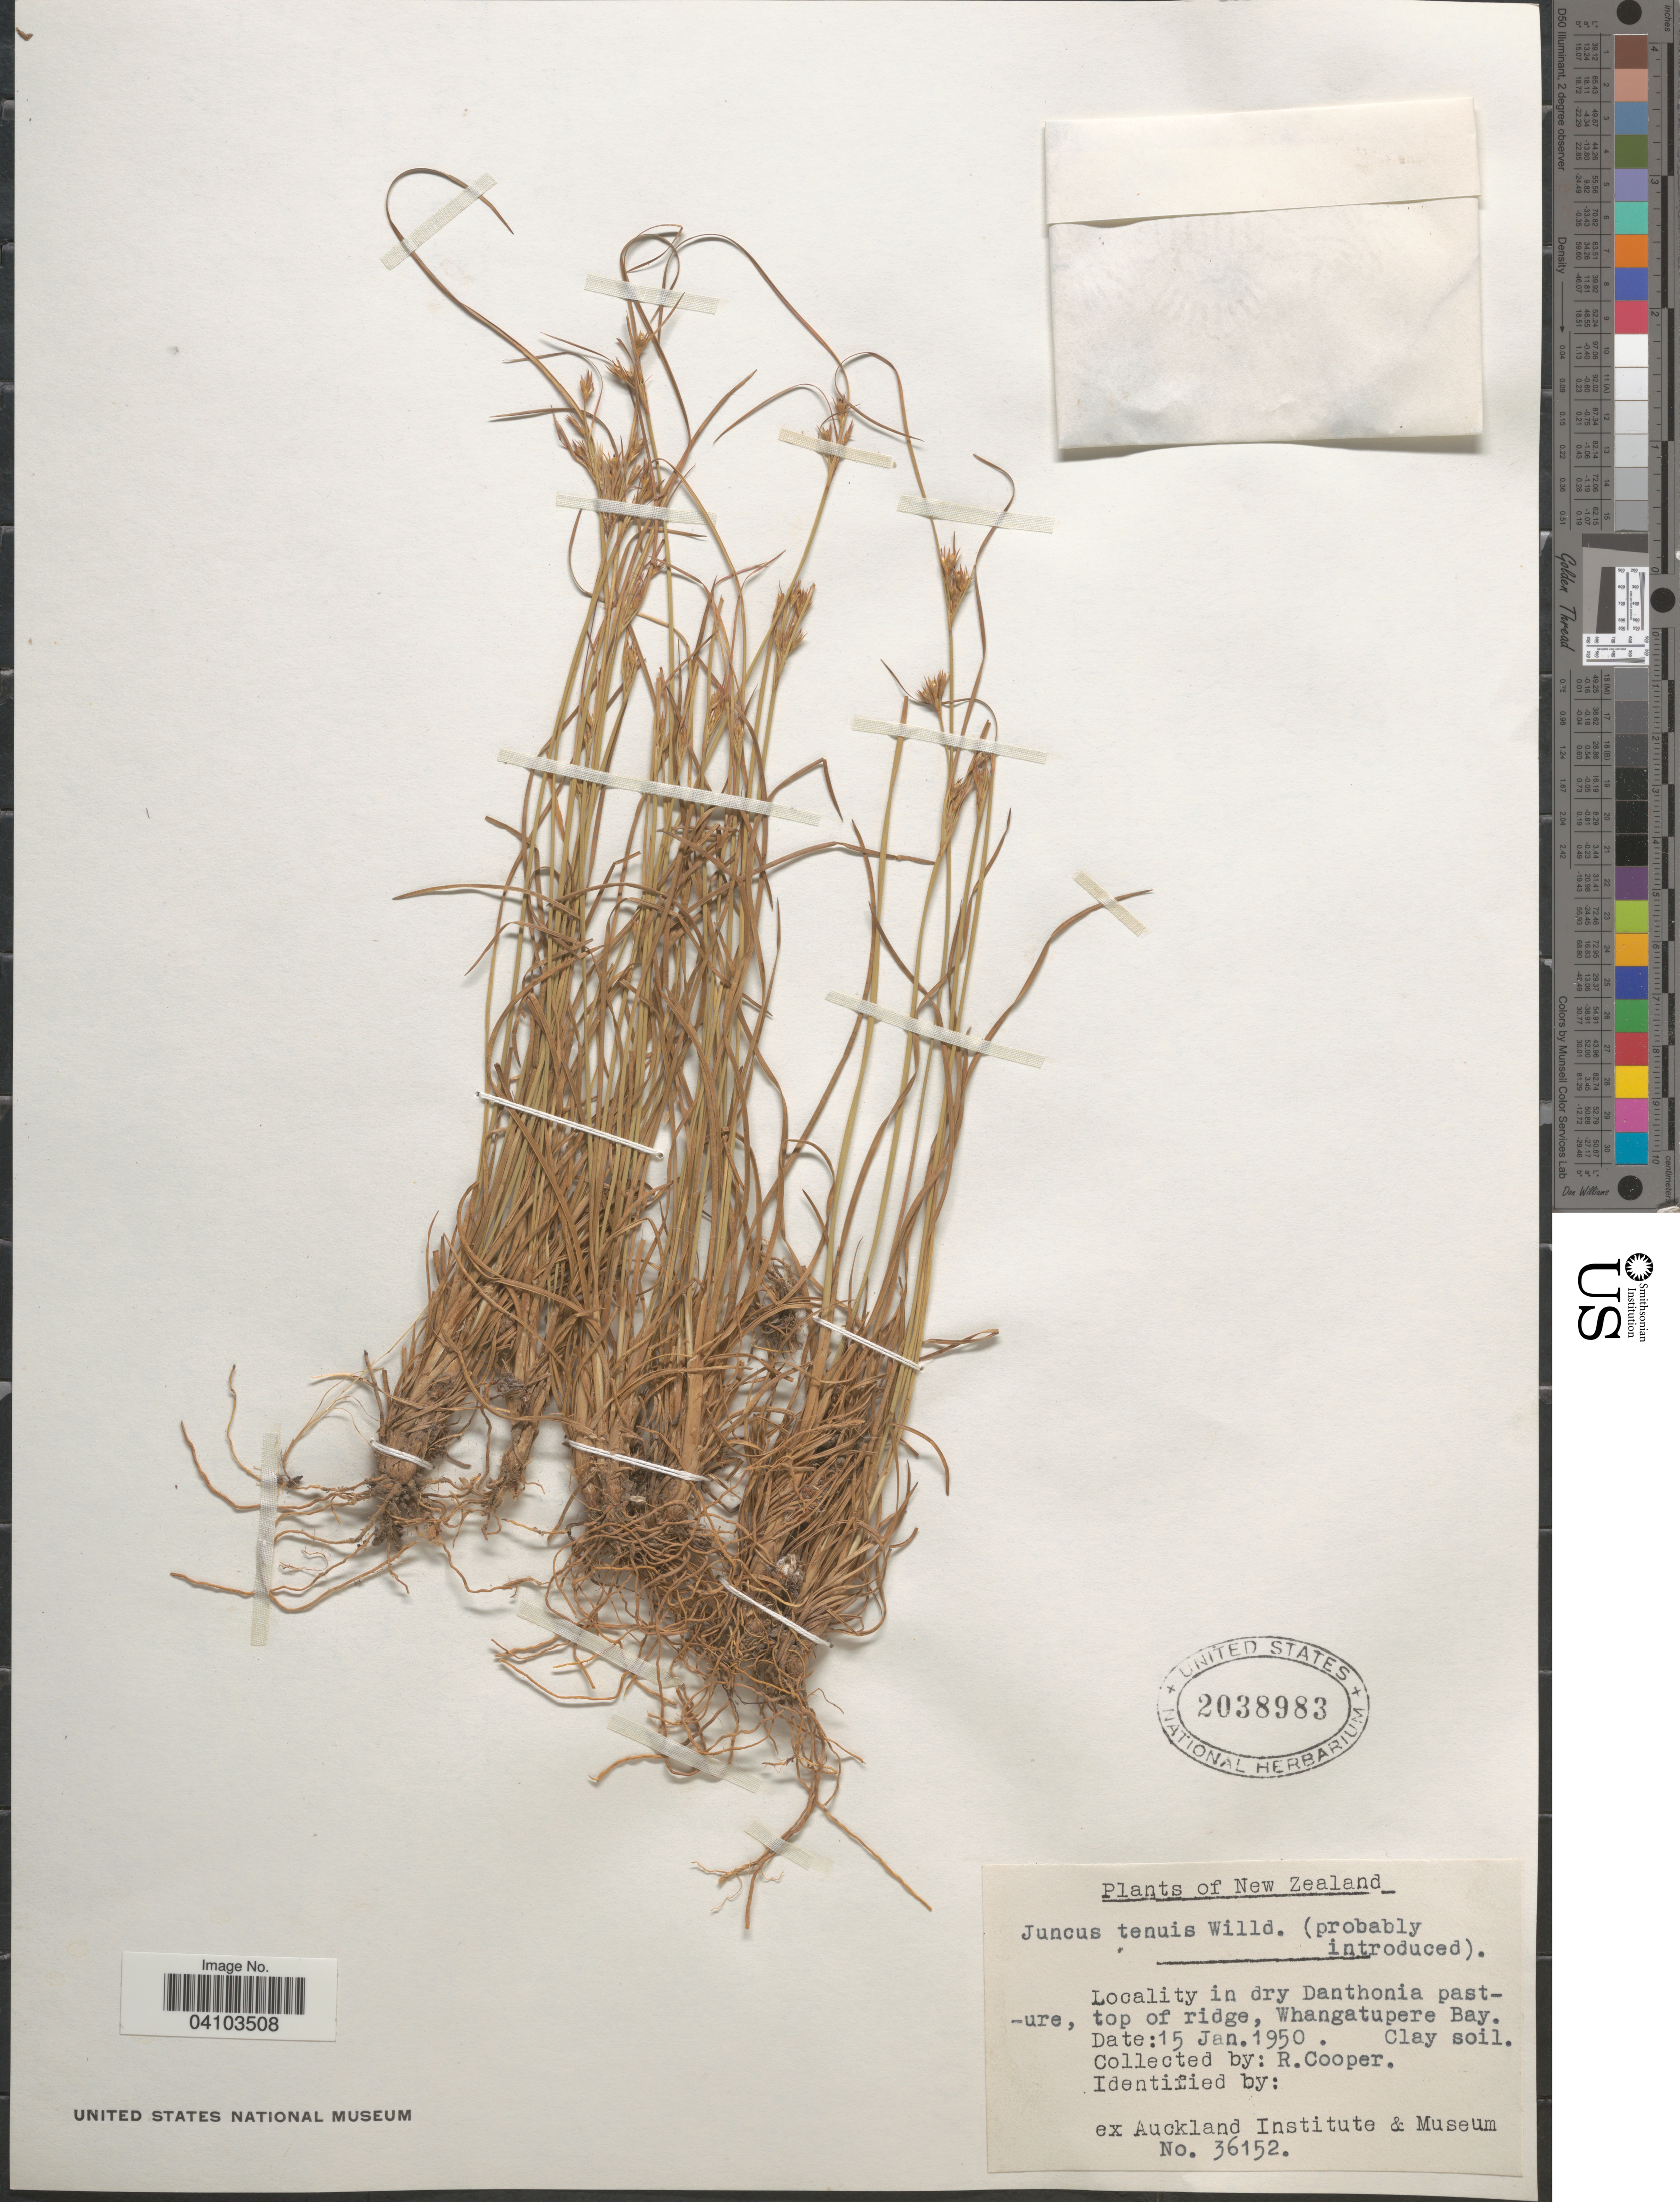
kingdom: Plantae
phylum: Tracheophyta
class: Liliopsida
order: Poales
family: Juncaceae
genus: Juncus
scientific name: Juncus tenuis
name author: Willd.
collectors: R. Cooper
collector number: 36152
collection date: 1950-01-15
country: New Zealand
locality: Whangatupere Bay.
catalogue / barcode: US 2038983